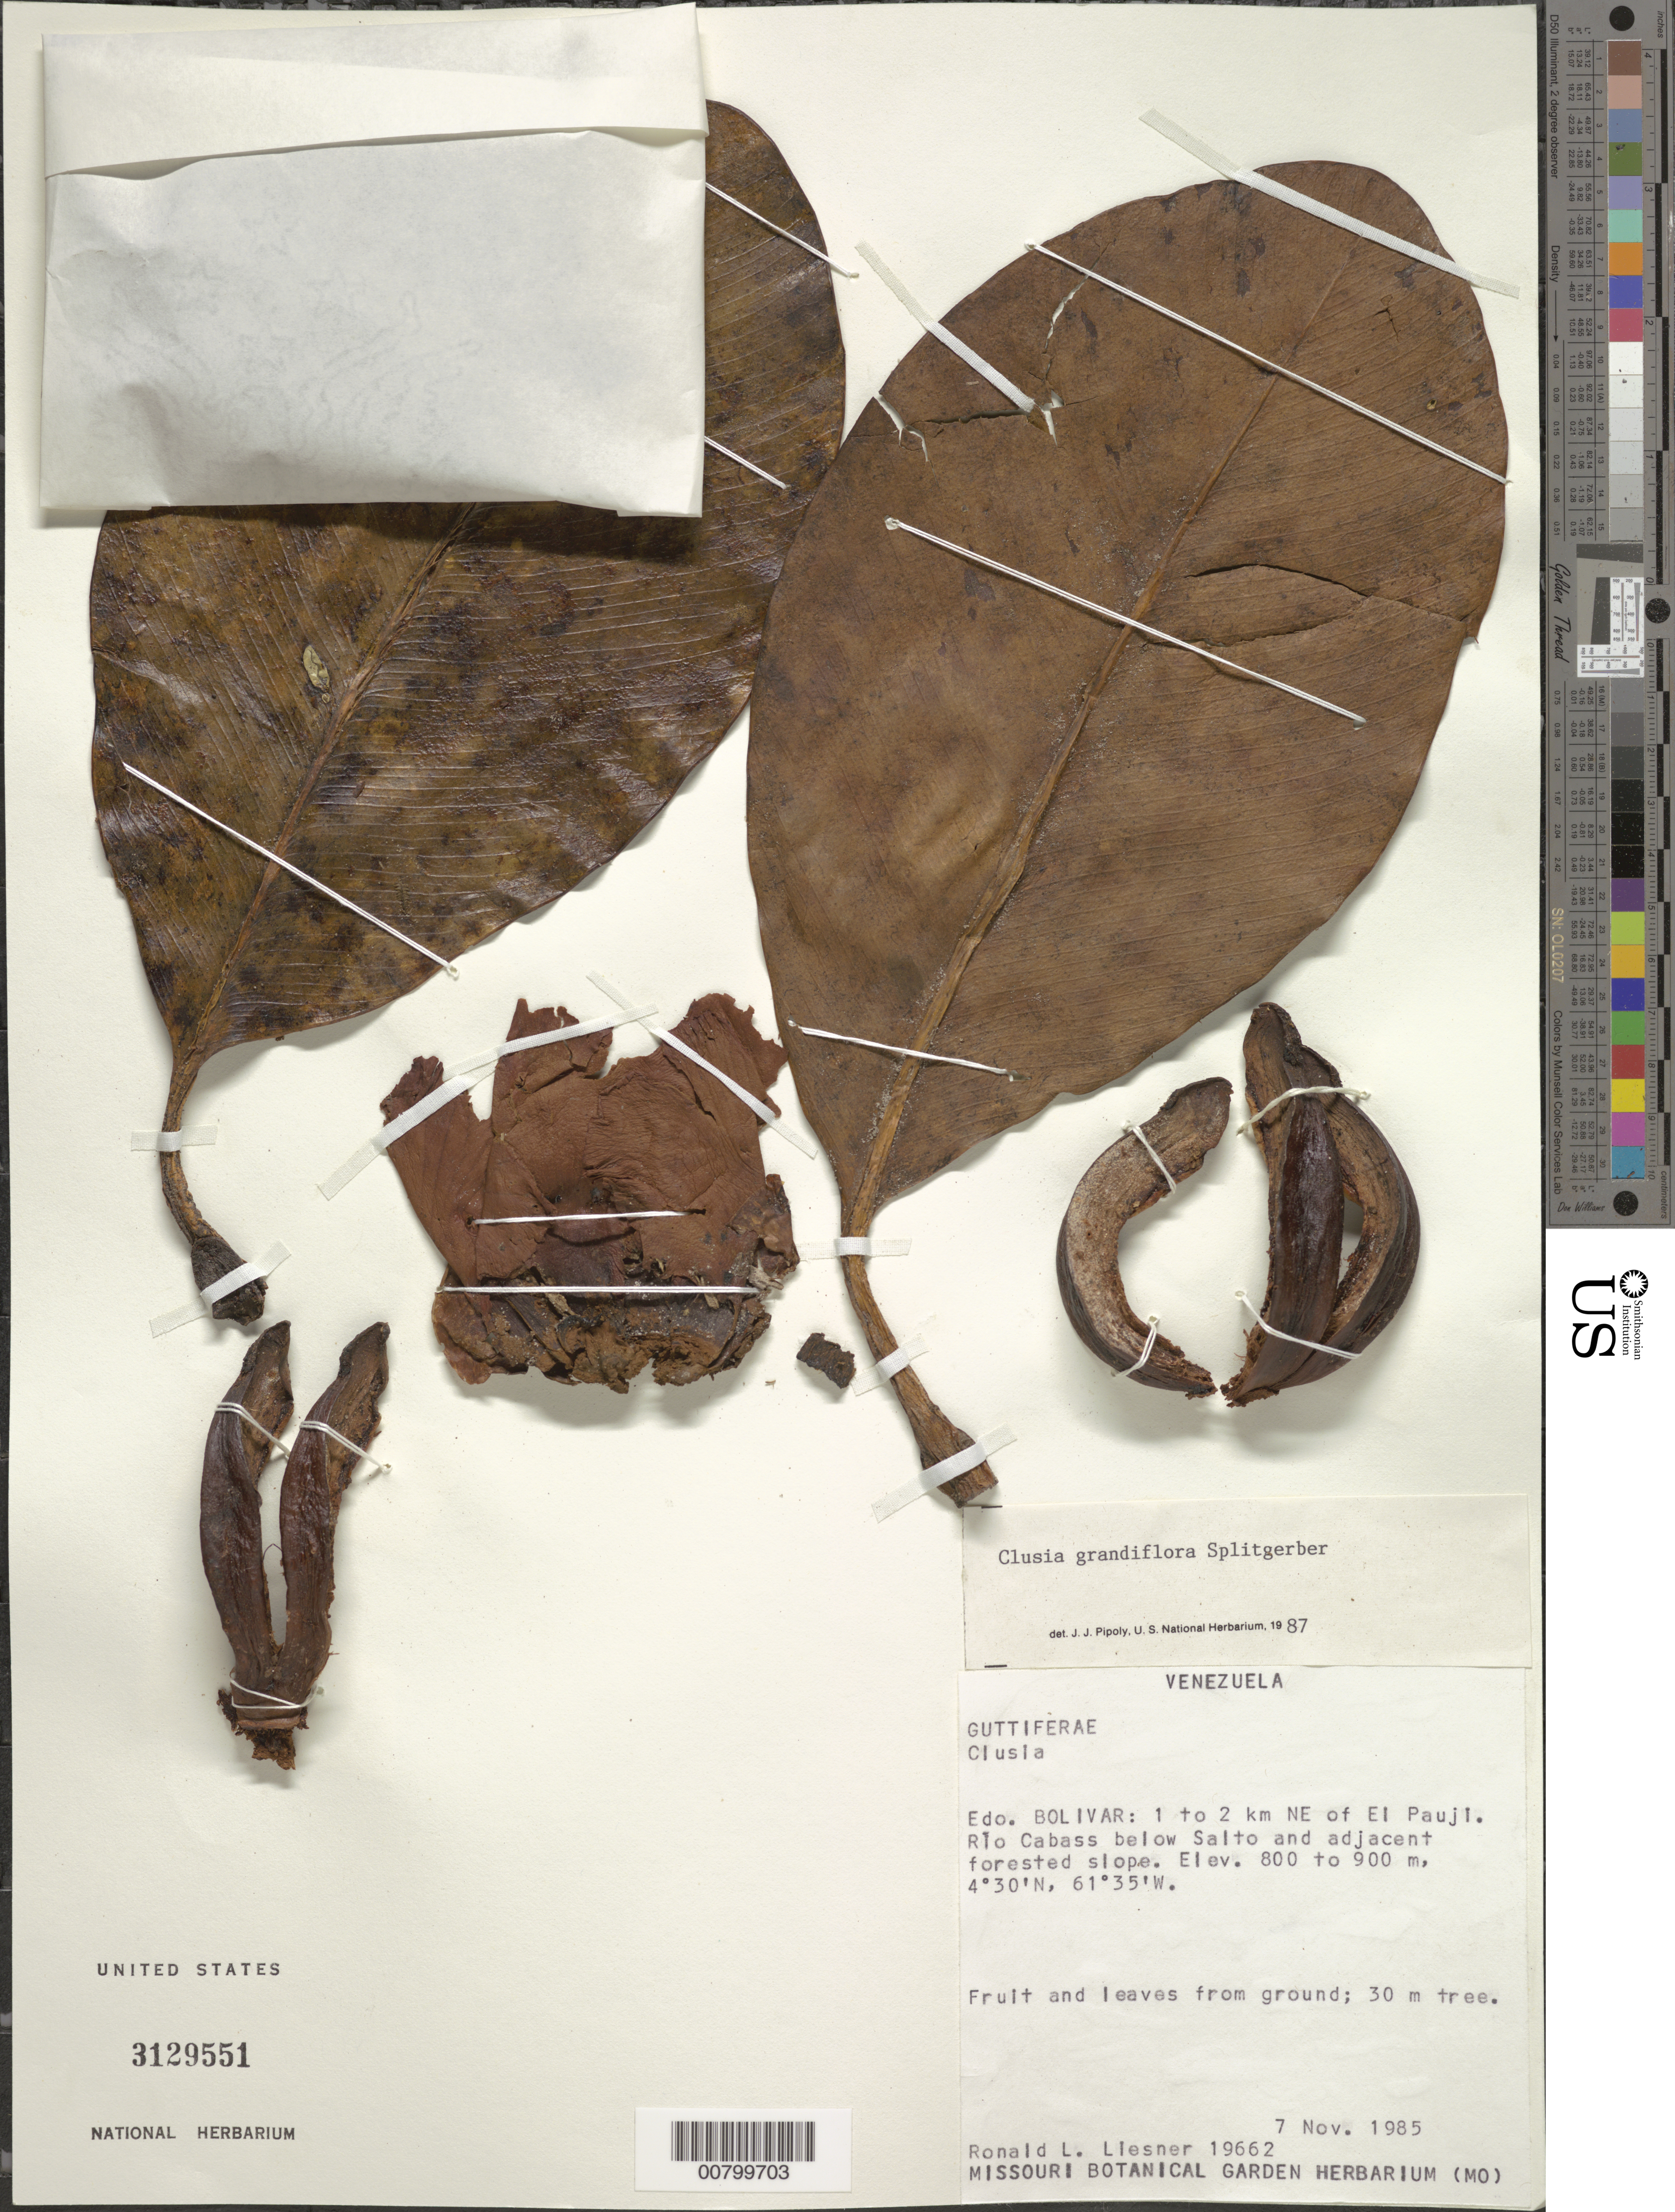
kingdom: Plantae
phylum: Tracheophyta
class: Magnoliopsida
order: Malpighiales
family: Clusiaceae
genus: Clusia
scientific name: Clusia grandiflora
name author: Splitg.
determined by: Pipoly, J. J., III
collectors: R. L. Liesner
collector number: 19662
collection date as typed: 7-Nov-85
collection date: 1985-11-07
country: Venezuela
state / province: Bolívar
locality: El Pauji, 1-2 km west of; Río Cabass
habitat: Below salto & adjacent forested slope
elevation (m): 800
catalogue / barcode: US 3129551